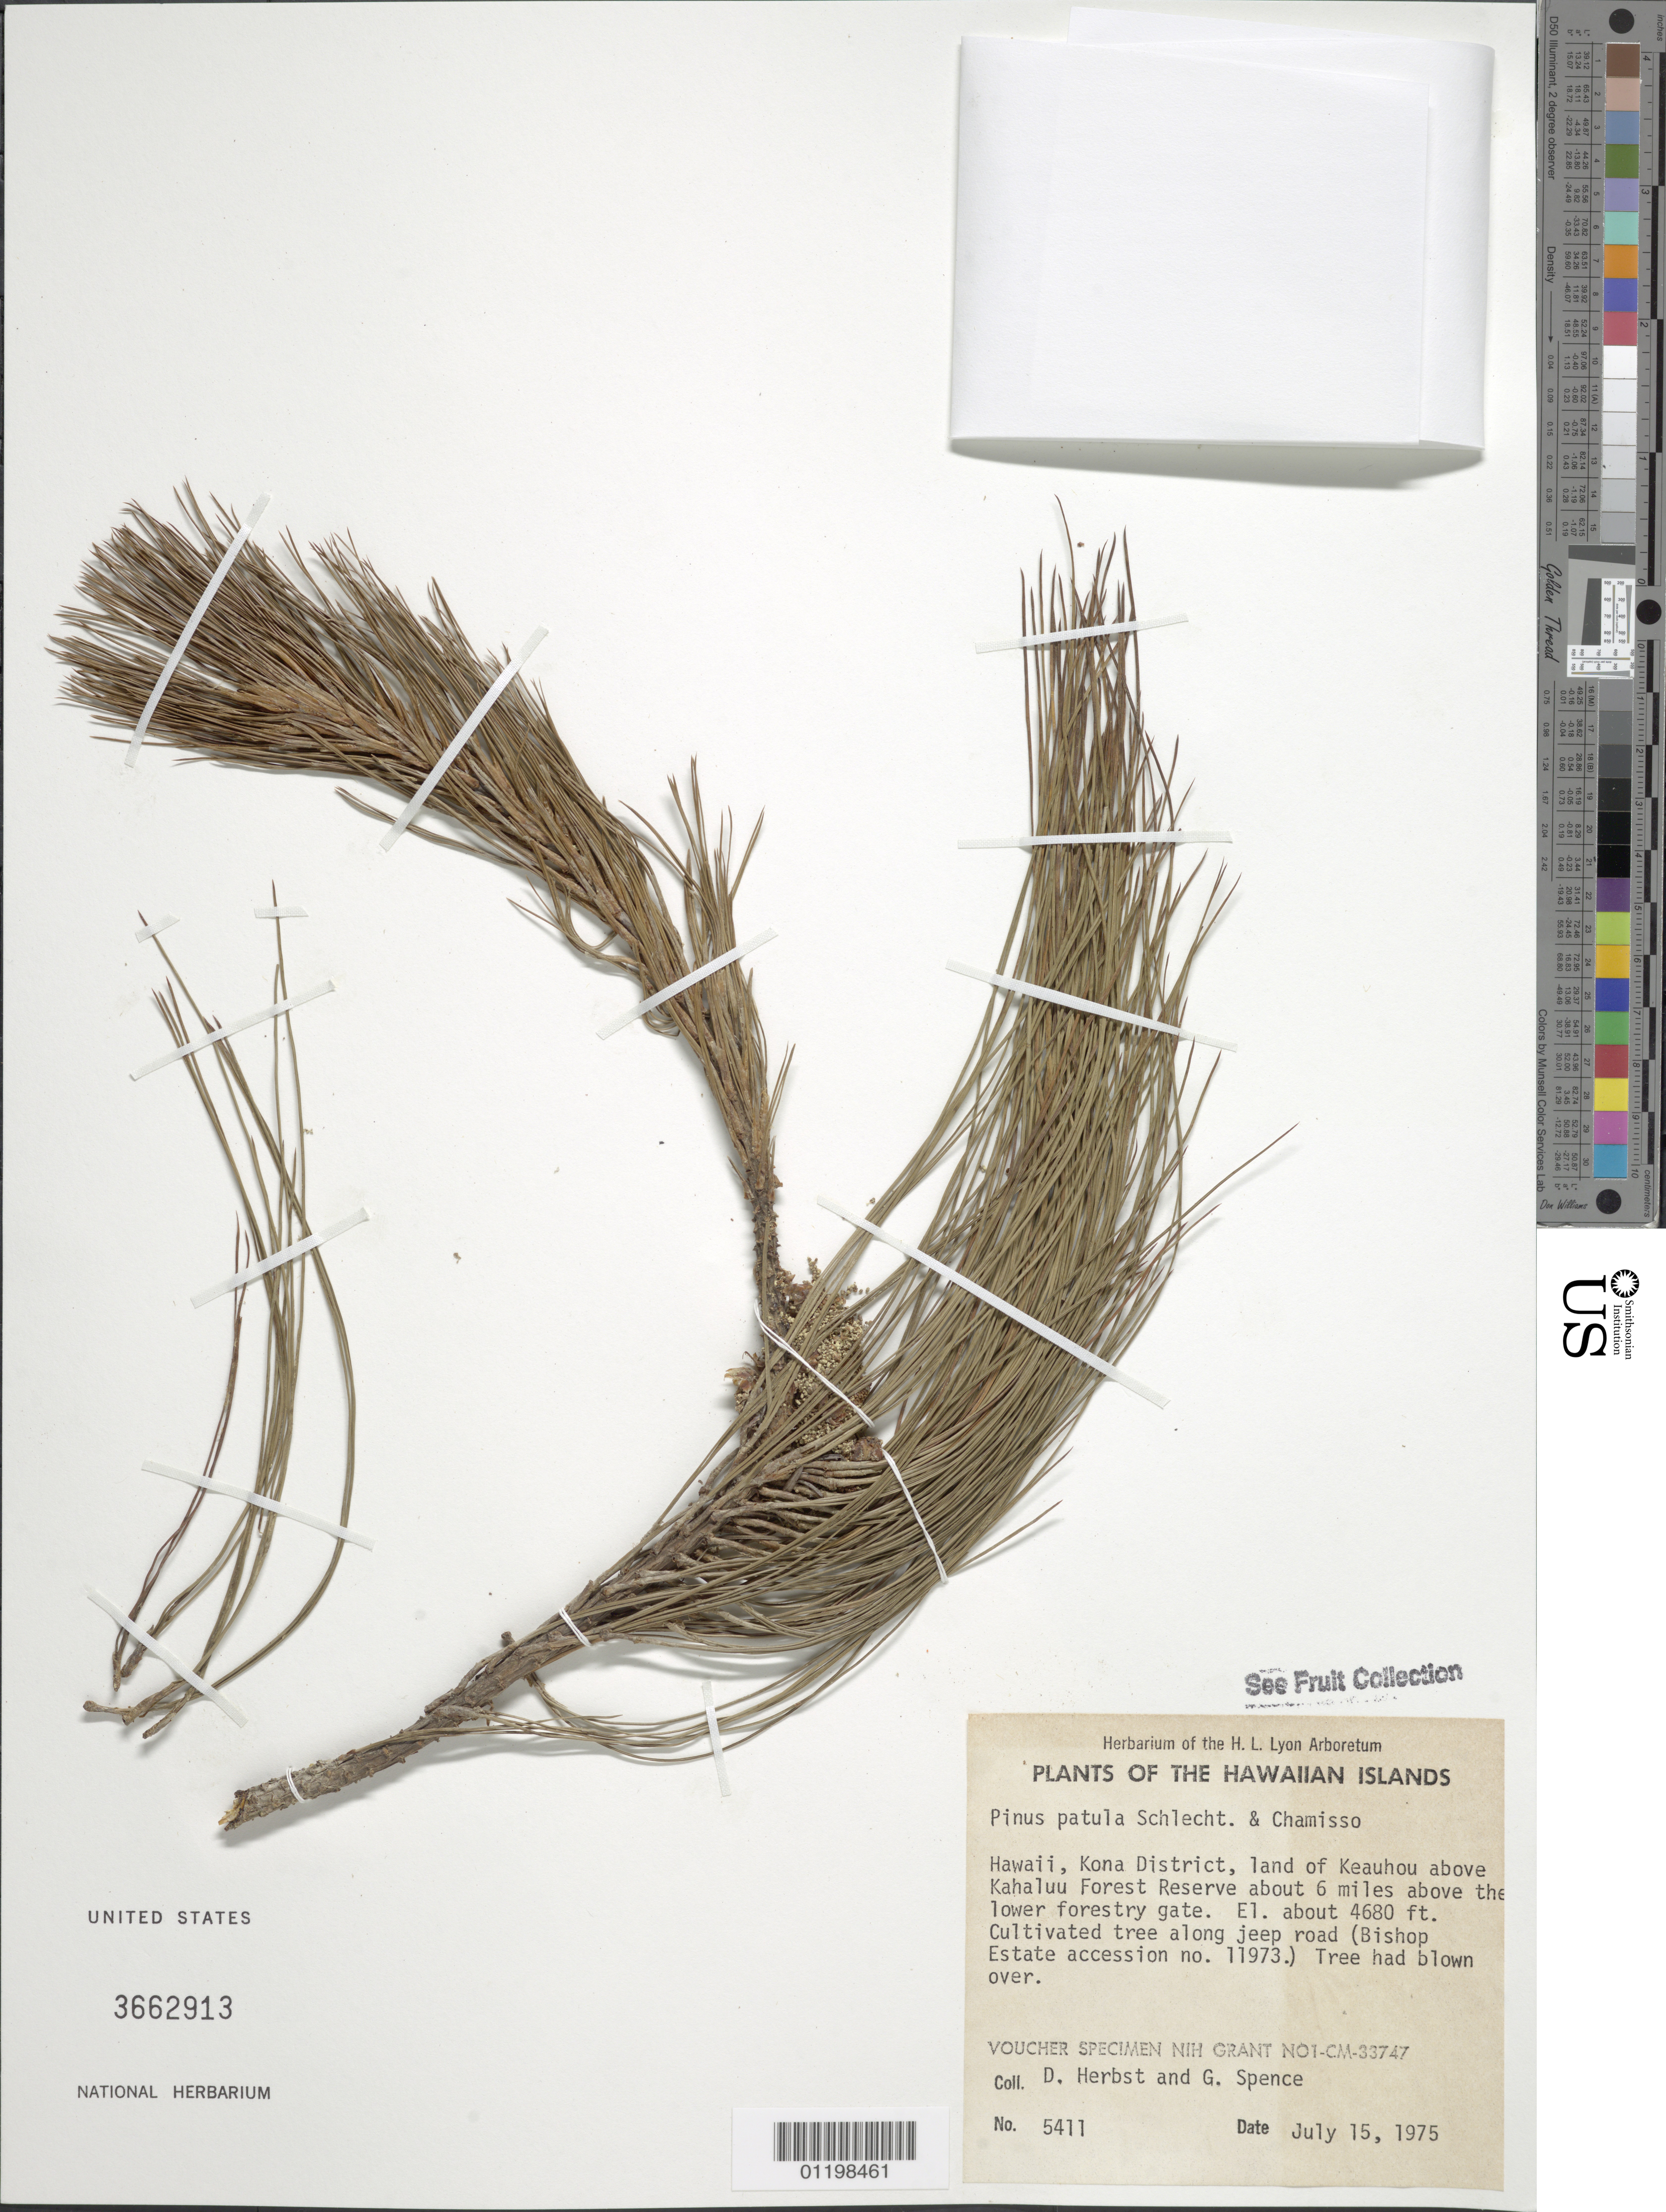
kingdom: Plantae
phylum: Tracheophyta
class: Pinopsida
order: Pinales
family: Pinaceae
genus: Pinus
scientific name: Pinus patula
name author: Schltdl. & Cham.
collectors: D. R. Herbst & G. Spence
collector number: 5411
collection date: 1975-07-15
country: United States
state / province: Hawaii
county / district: Hawaii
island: Hawaii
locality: Kona District, Land of Keauhou above Kahaluu Forest Reserve, about 6 miles above the lower forestry gate, along jeep road.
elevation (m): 1426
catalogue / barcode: US 3662913